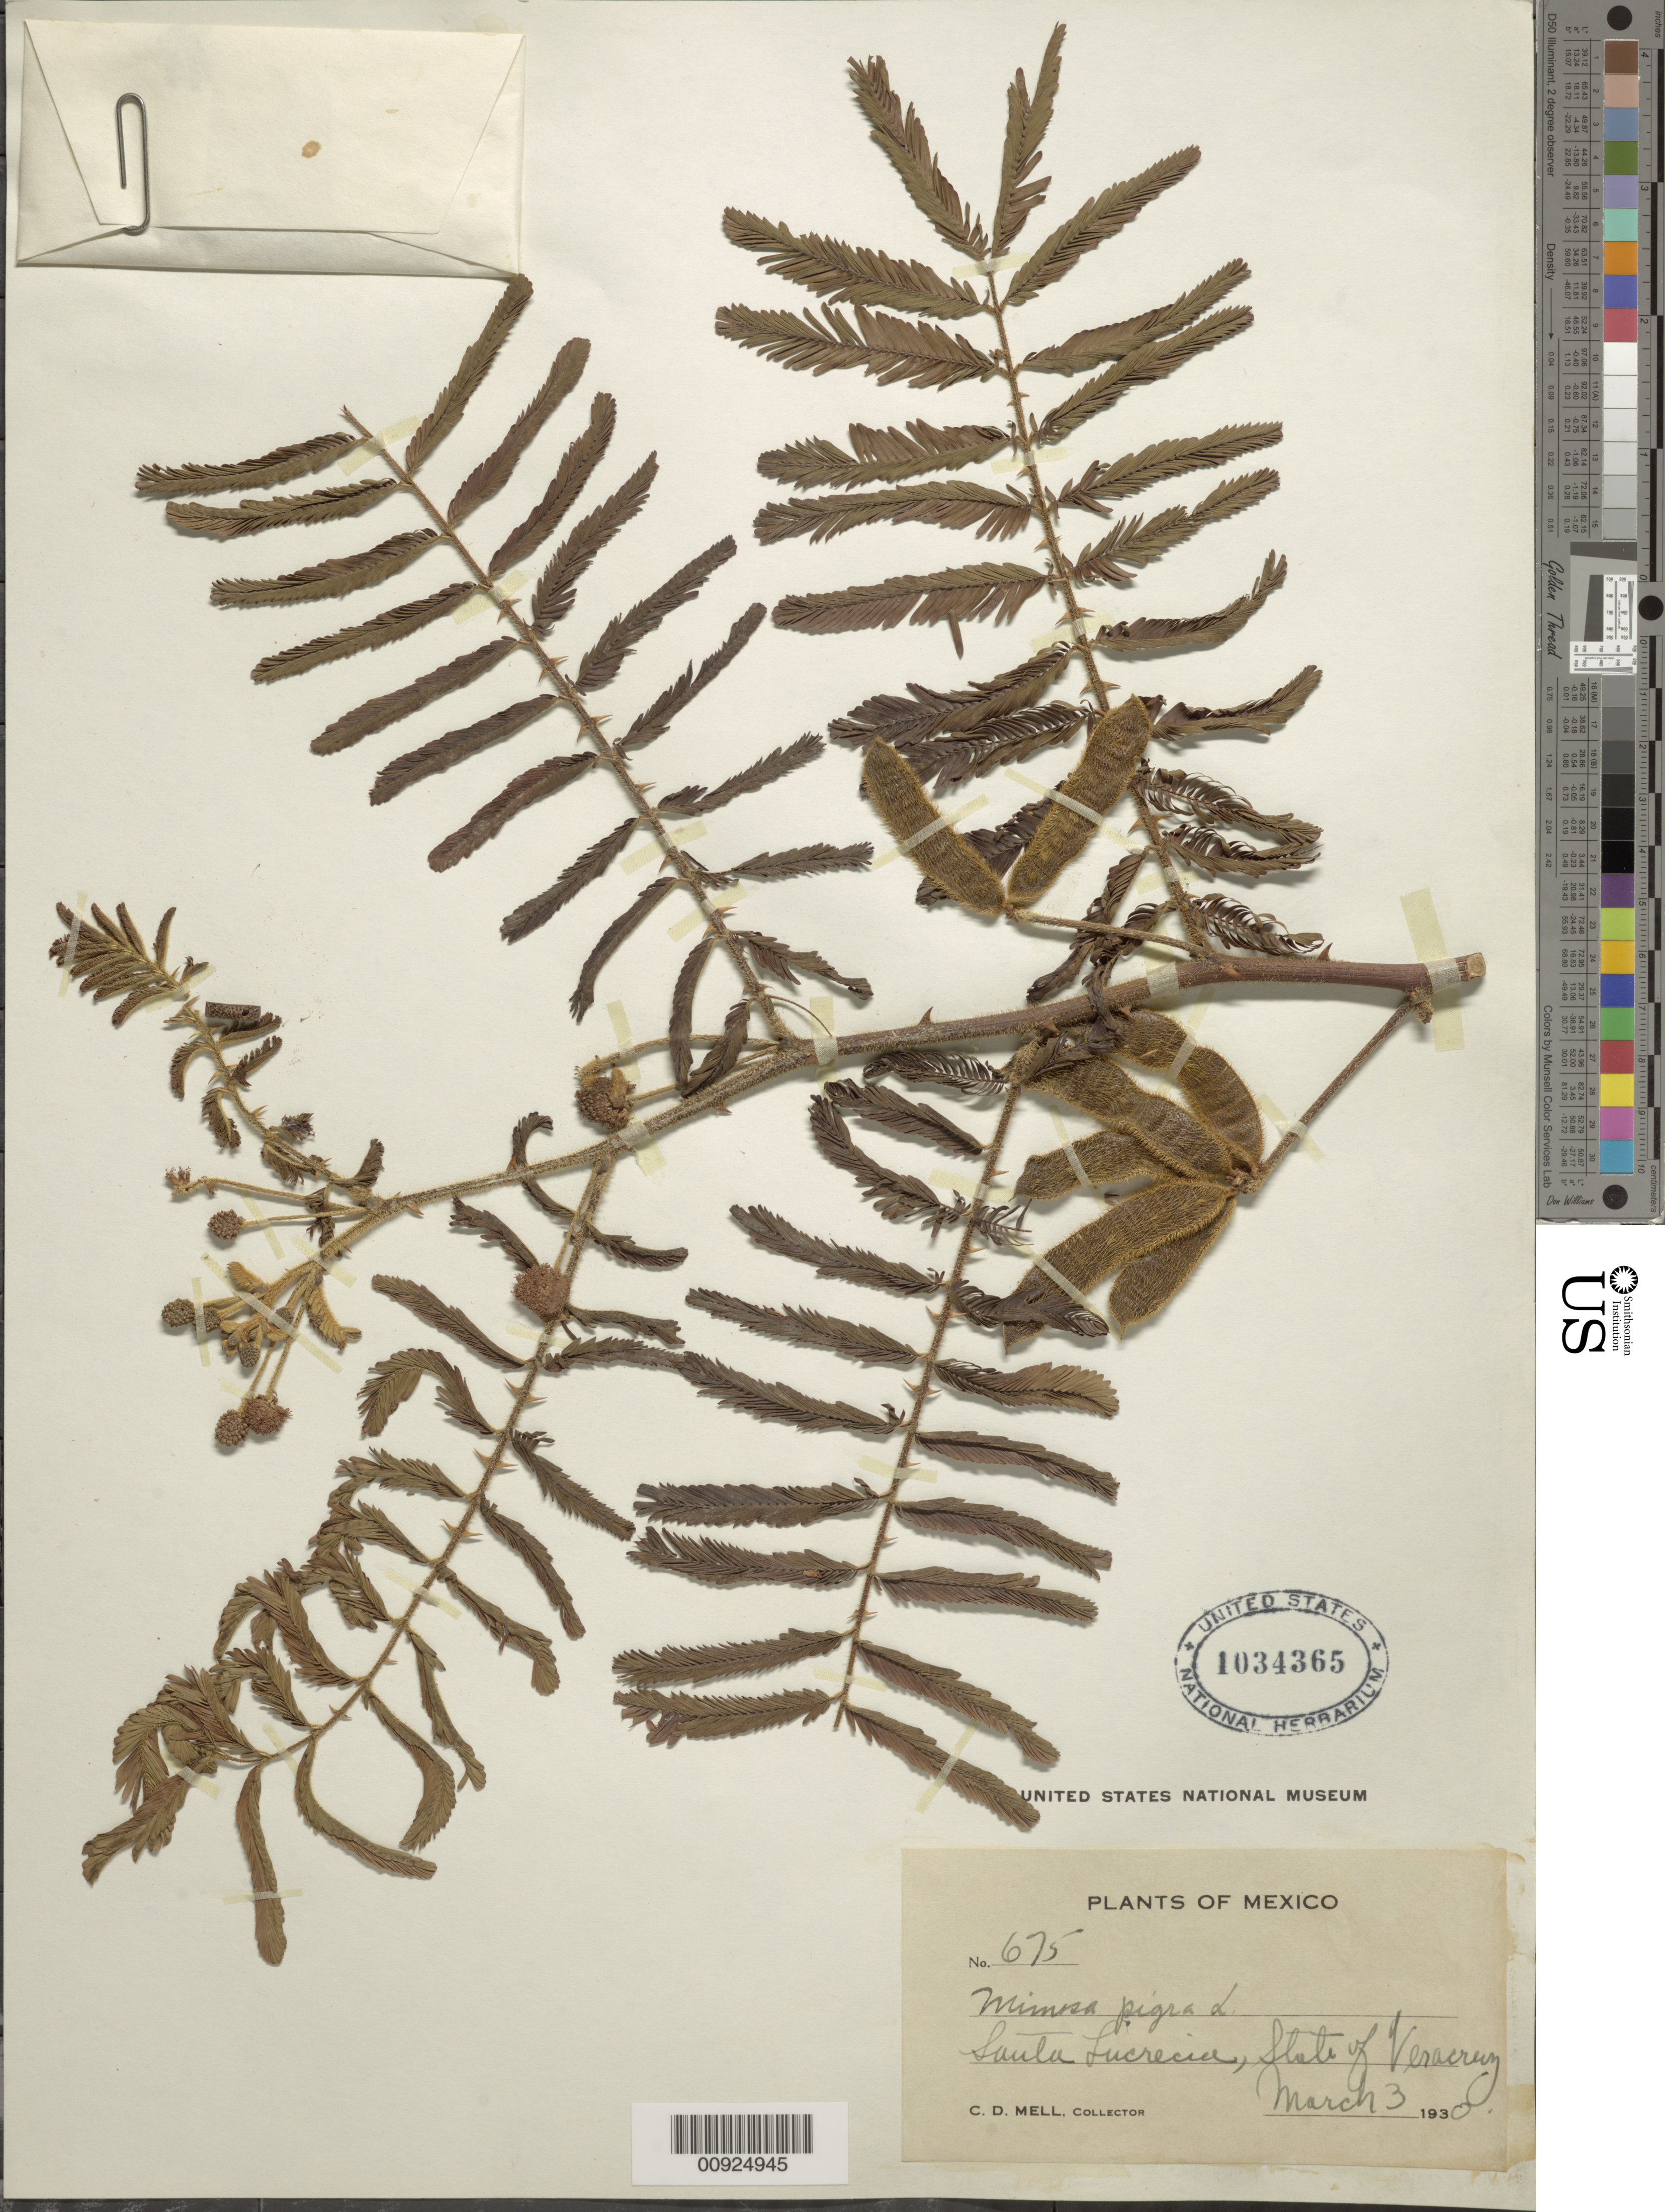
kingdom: Plantae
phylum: Tracheophyta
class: Magnoliopsida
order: Fabales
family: Fabaceae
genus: Mimosa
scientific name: Mimosa pigra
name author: L.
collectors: C. D. Mell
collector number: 675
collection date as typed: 03 Mar 1930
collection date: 1930-03-03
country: Mexico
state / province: Veracruz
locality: Santa Lucrecia, State of Veracruz.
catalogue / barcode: US 1034365